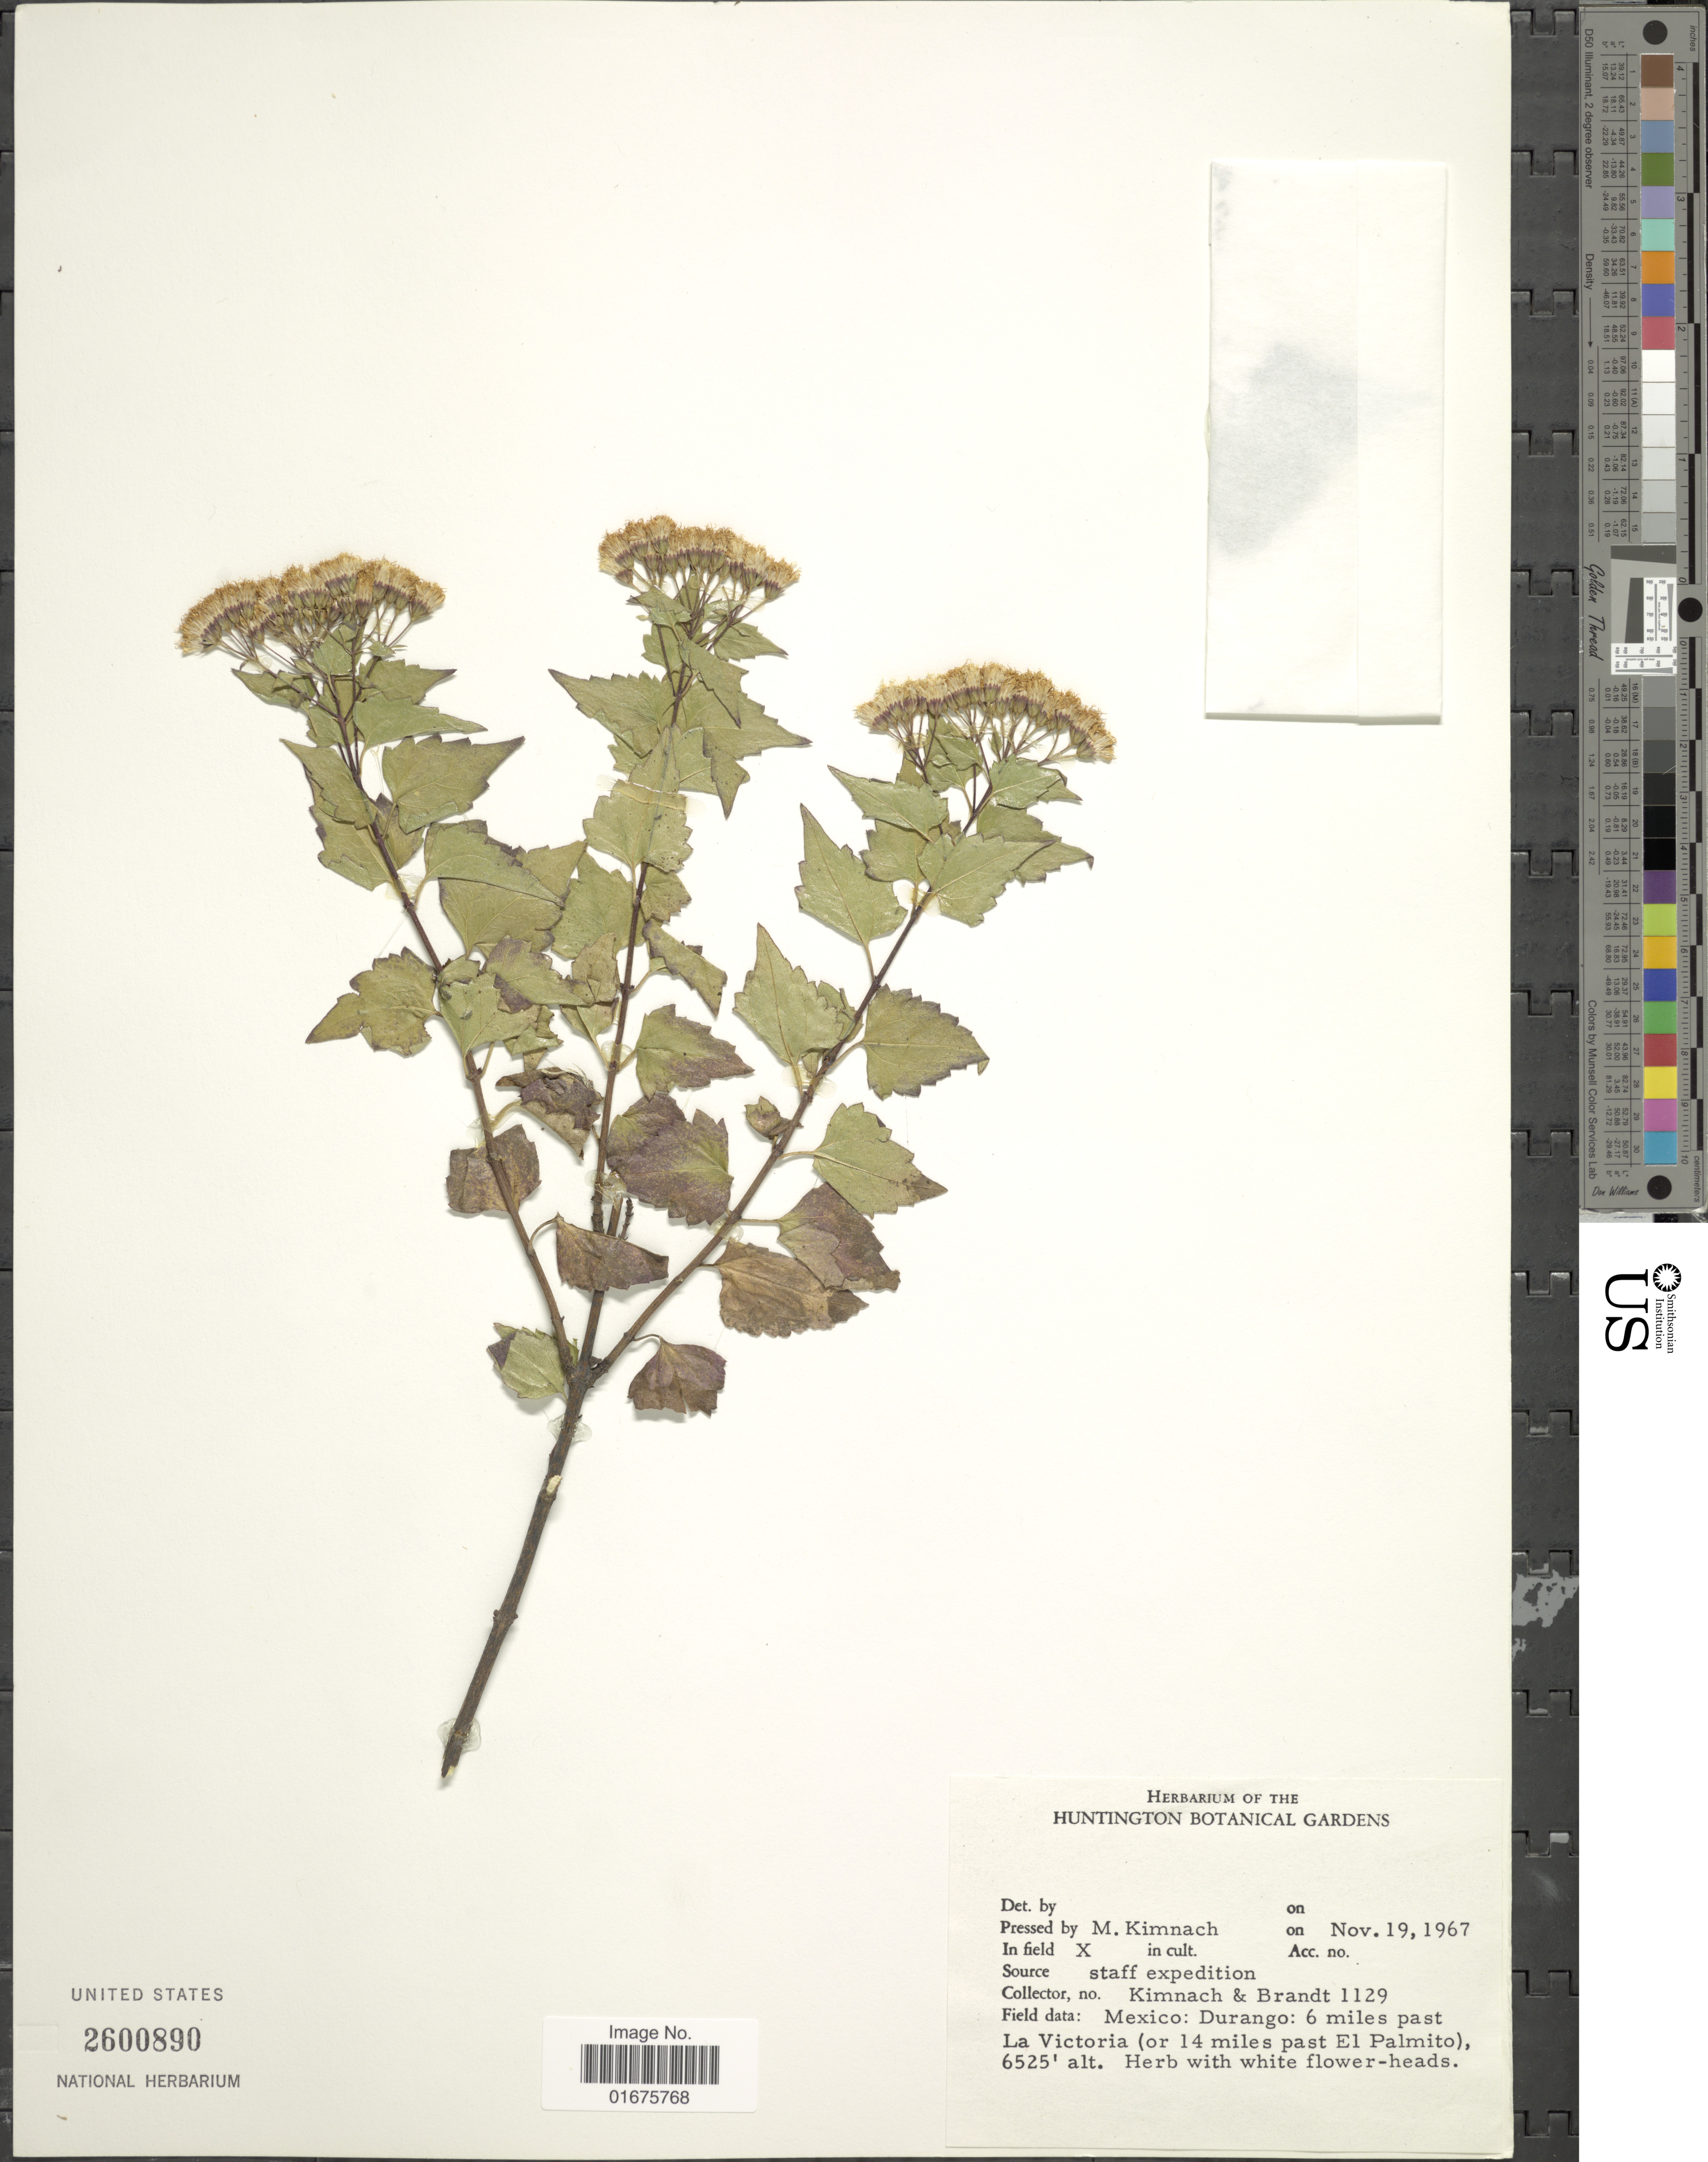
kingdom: Plantae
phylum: Tracheophyta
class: Magnoliopsida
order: Asterales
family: Asteraceae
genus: Ageratina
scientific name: Ageratina espinosarum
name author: (A. Gray) R.M. King & H. Rob.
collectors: -. Kimnach & Brandt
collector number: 1129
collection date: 1967-11-19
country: Mexico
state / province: Durango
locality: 6 miles past La Victoria (or 14 miles pas El Palmito)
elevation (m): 1989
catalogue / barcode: US 2600890